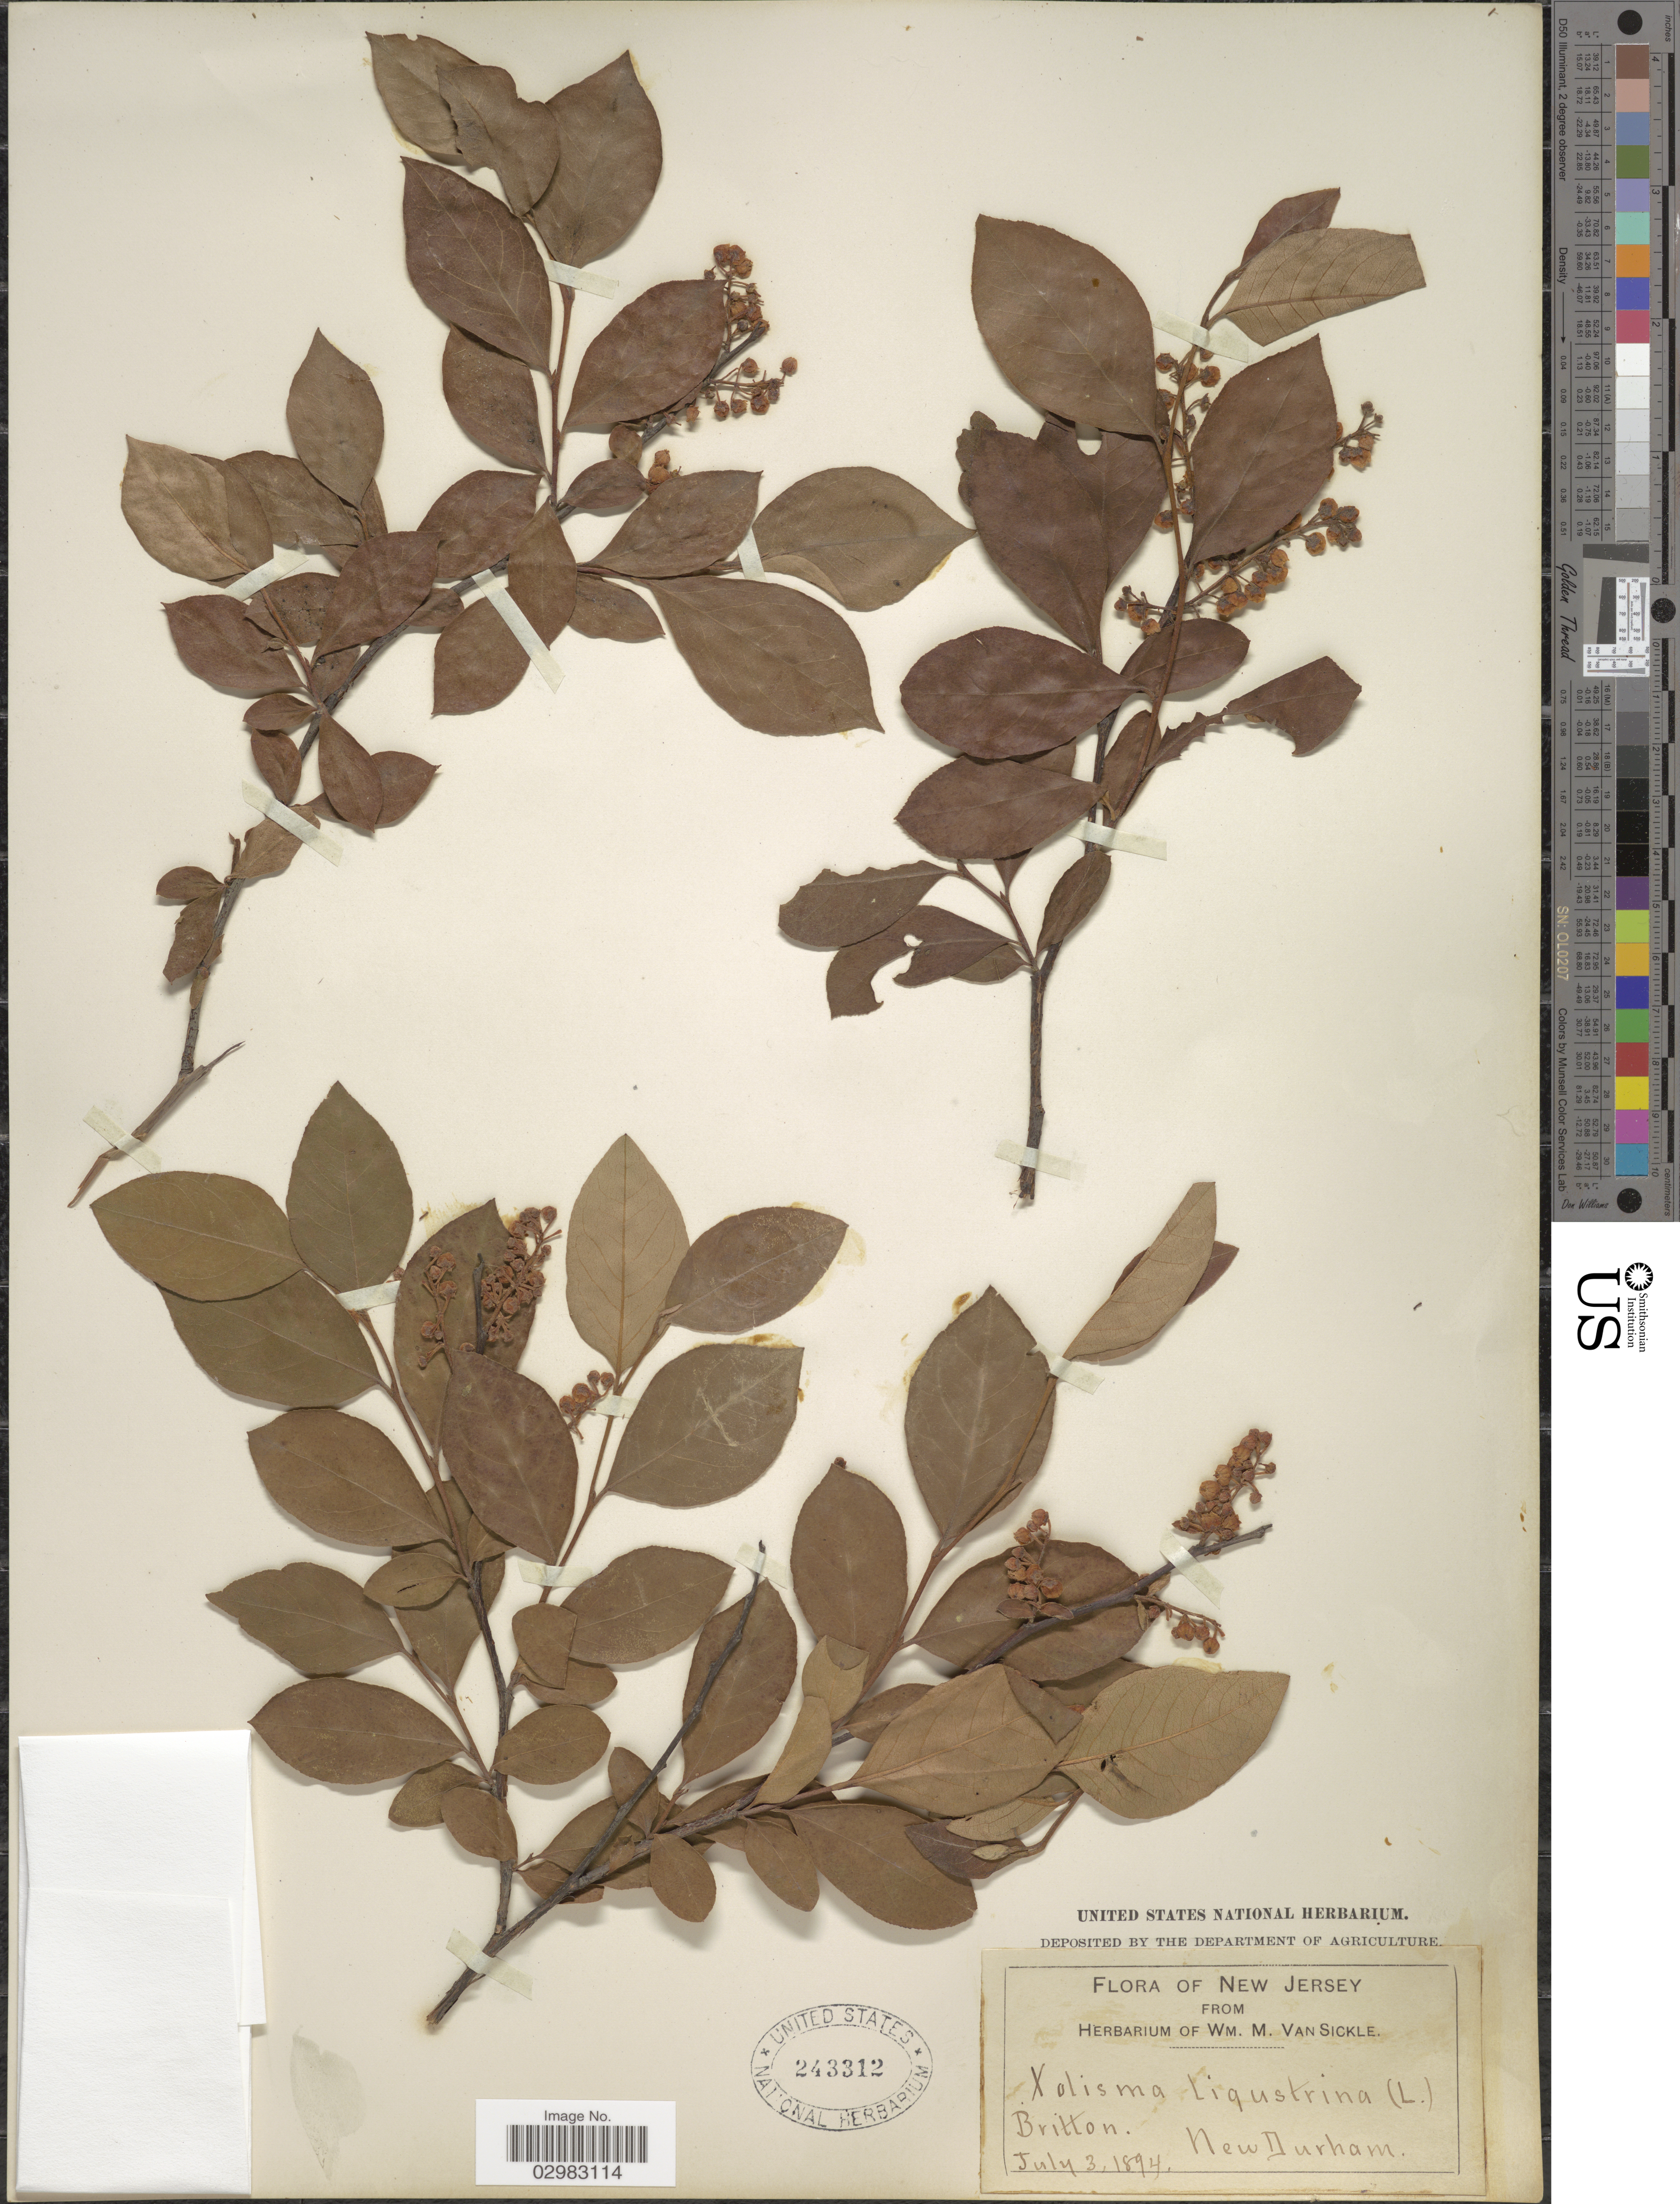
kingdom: Plantae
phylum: Tracheophyta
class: Magnoliopsida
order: Ericales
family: Ericaceae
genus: Lyonia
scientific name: Lyonia ligustrina var. ligustrina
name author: (L.) DC.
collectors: W. M. Van Sickle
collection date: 1894-07-03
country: United States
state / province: New Jersey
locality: New Durham.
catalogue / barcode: US 243312